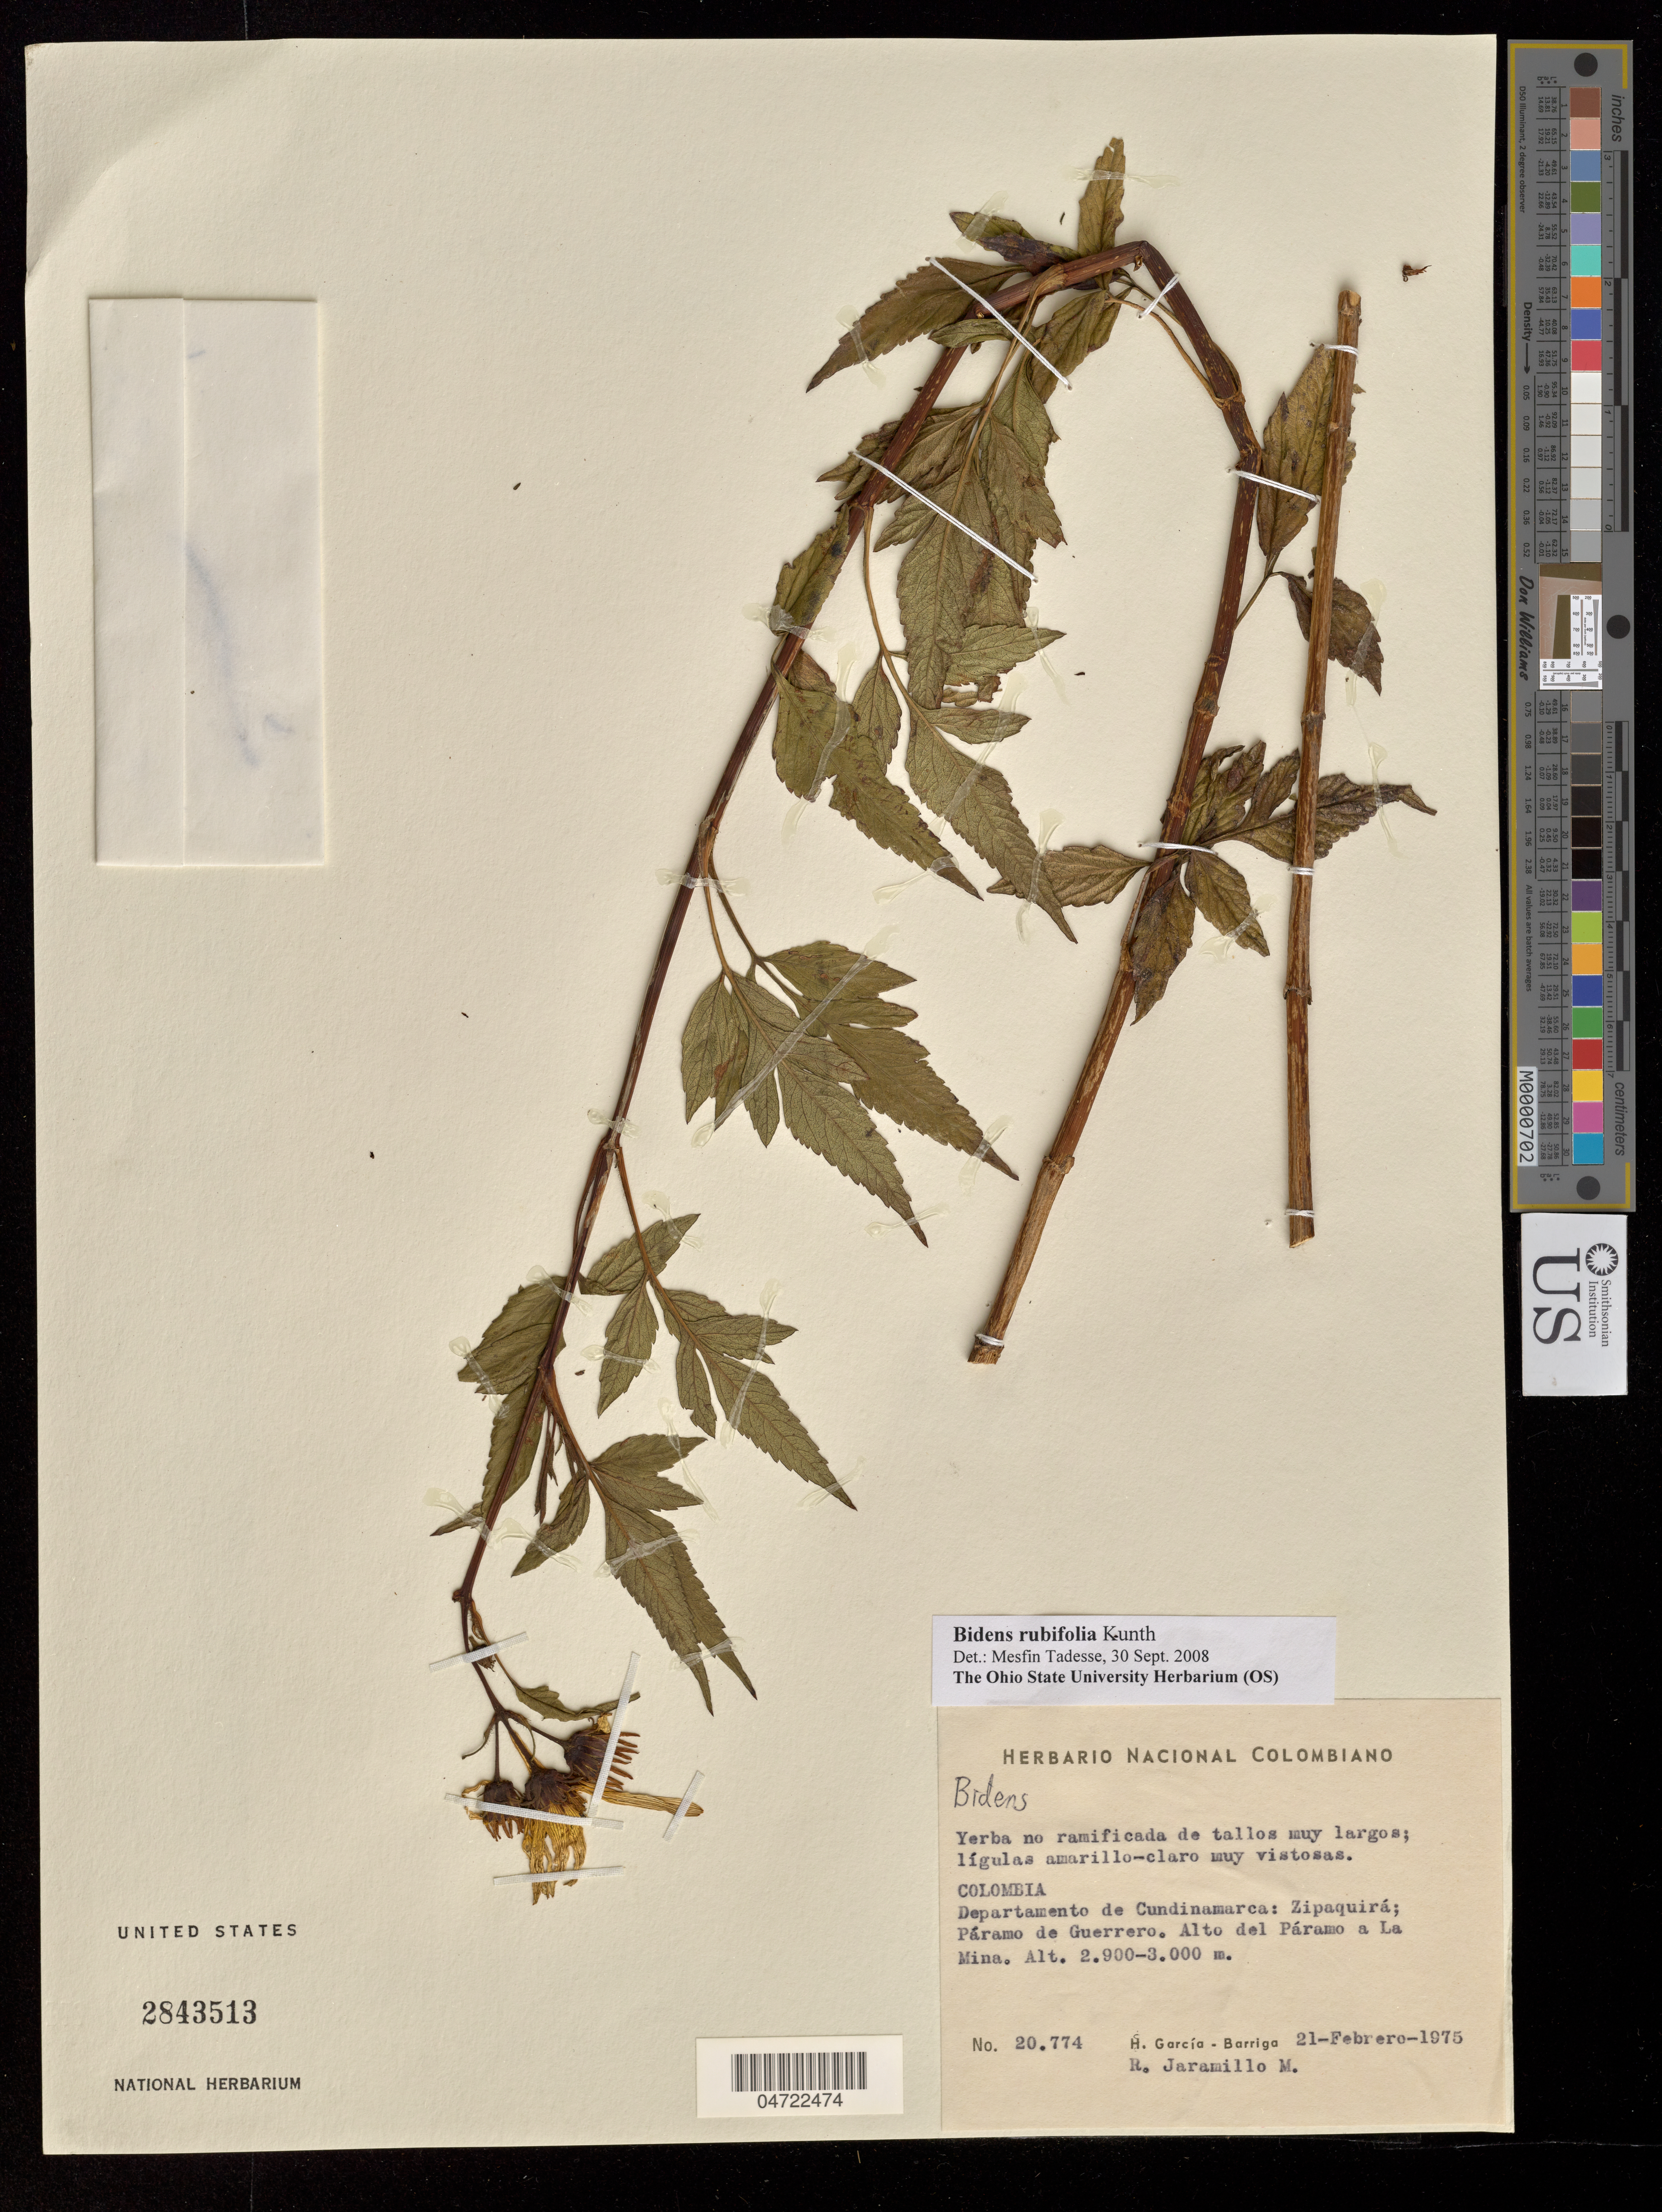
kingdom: Plantae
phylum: Tracheophyta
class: Magnoliopsida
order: Asterales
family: Asteraceae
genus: Bidens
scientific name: Bidens rubifolia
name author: Kunth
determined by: Tadesse, M.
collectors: H. García Barriga & M. Jaramillo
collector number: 20774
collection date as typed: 21 Feb 1975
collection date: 1975-02-21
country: Colombia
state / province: Cundinamarca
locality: Zipaquira; Paramo de Guerrero. Alto del Paramo a la Mina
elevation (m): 2900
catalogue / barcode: US 2843513